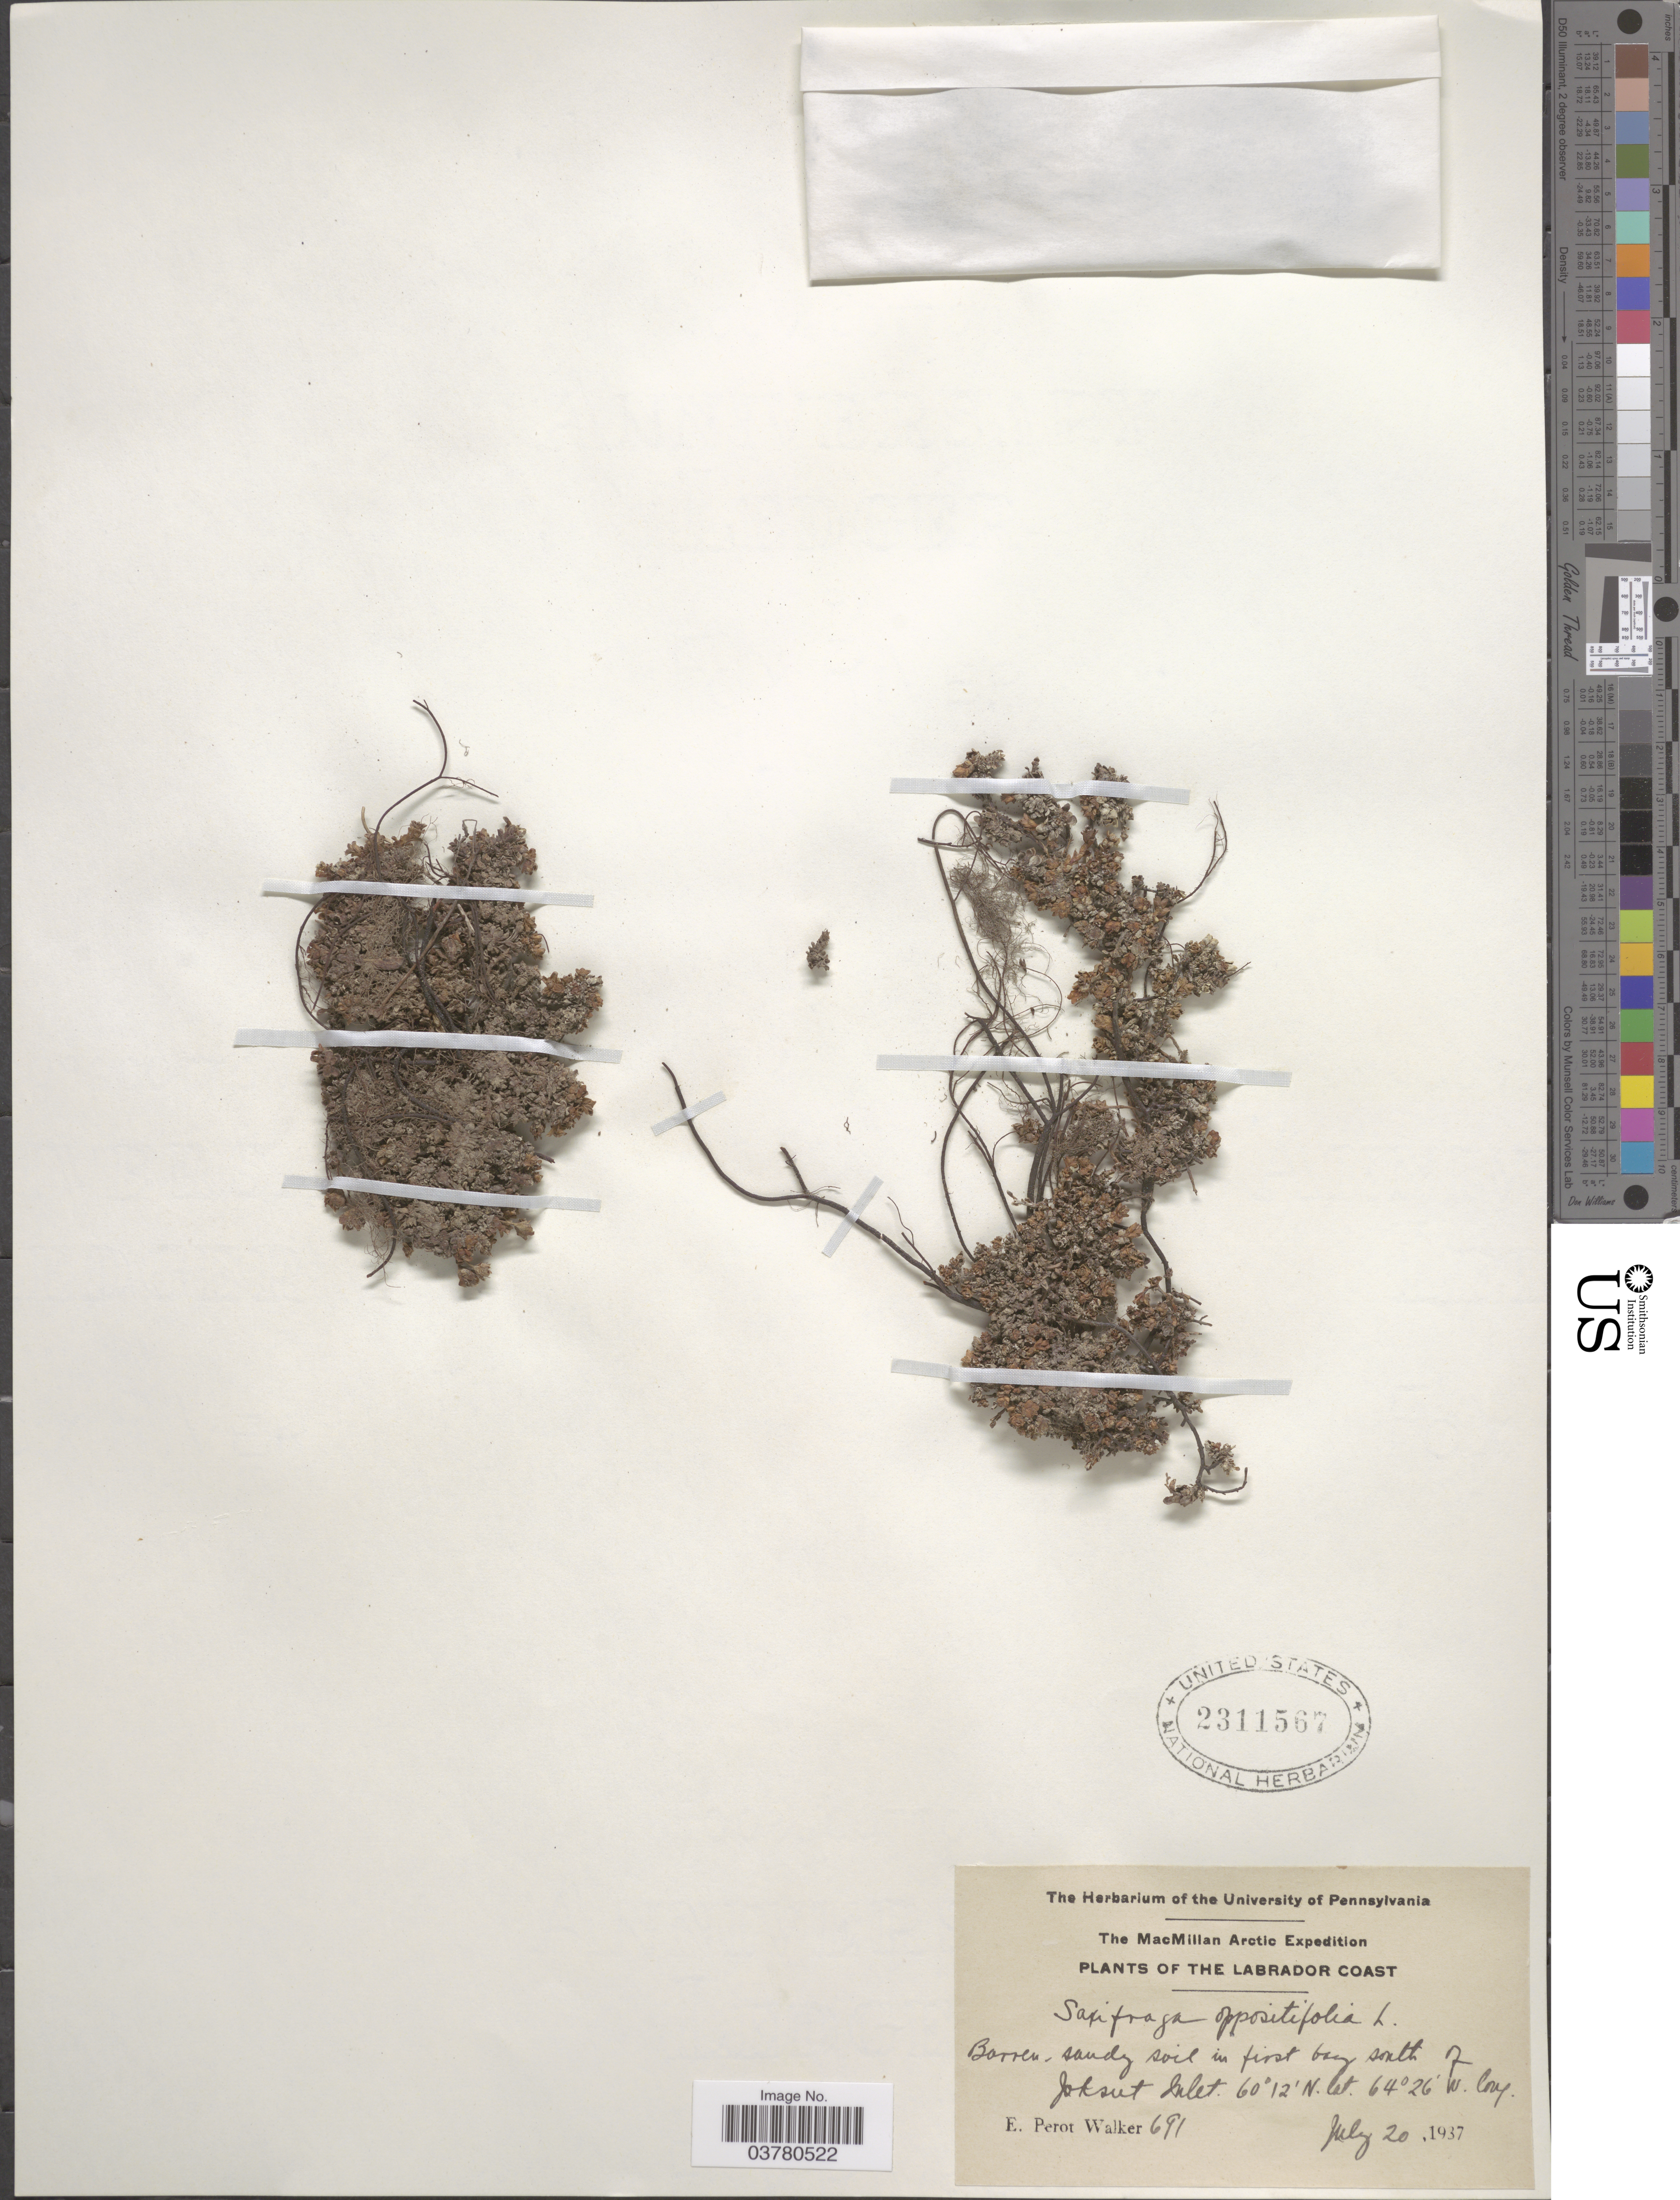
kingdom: Plantae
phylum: Tracheophyta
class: Magnoliopsida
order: Saxifragales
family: Saxifragaceae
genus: Saxifraga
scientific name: Saxifraga oppositifolia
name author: L.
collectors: E. Walker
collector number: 691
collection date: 1937-07-20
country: Canada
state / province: Newfoundland and Labrador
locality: The MacMillan Arctic Expedition. The Labrador Coast. Barren - sandy sol in first bay south of Joksut Inlet.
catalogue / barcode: US 2311567